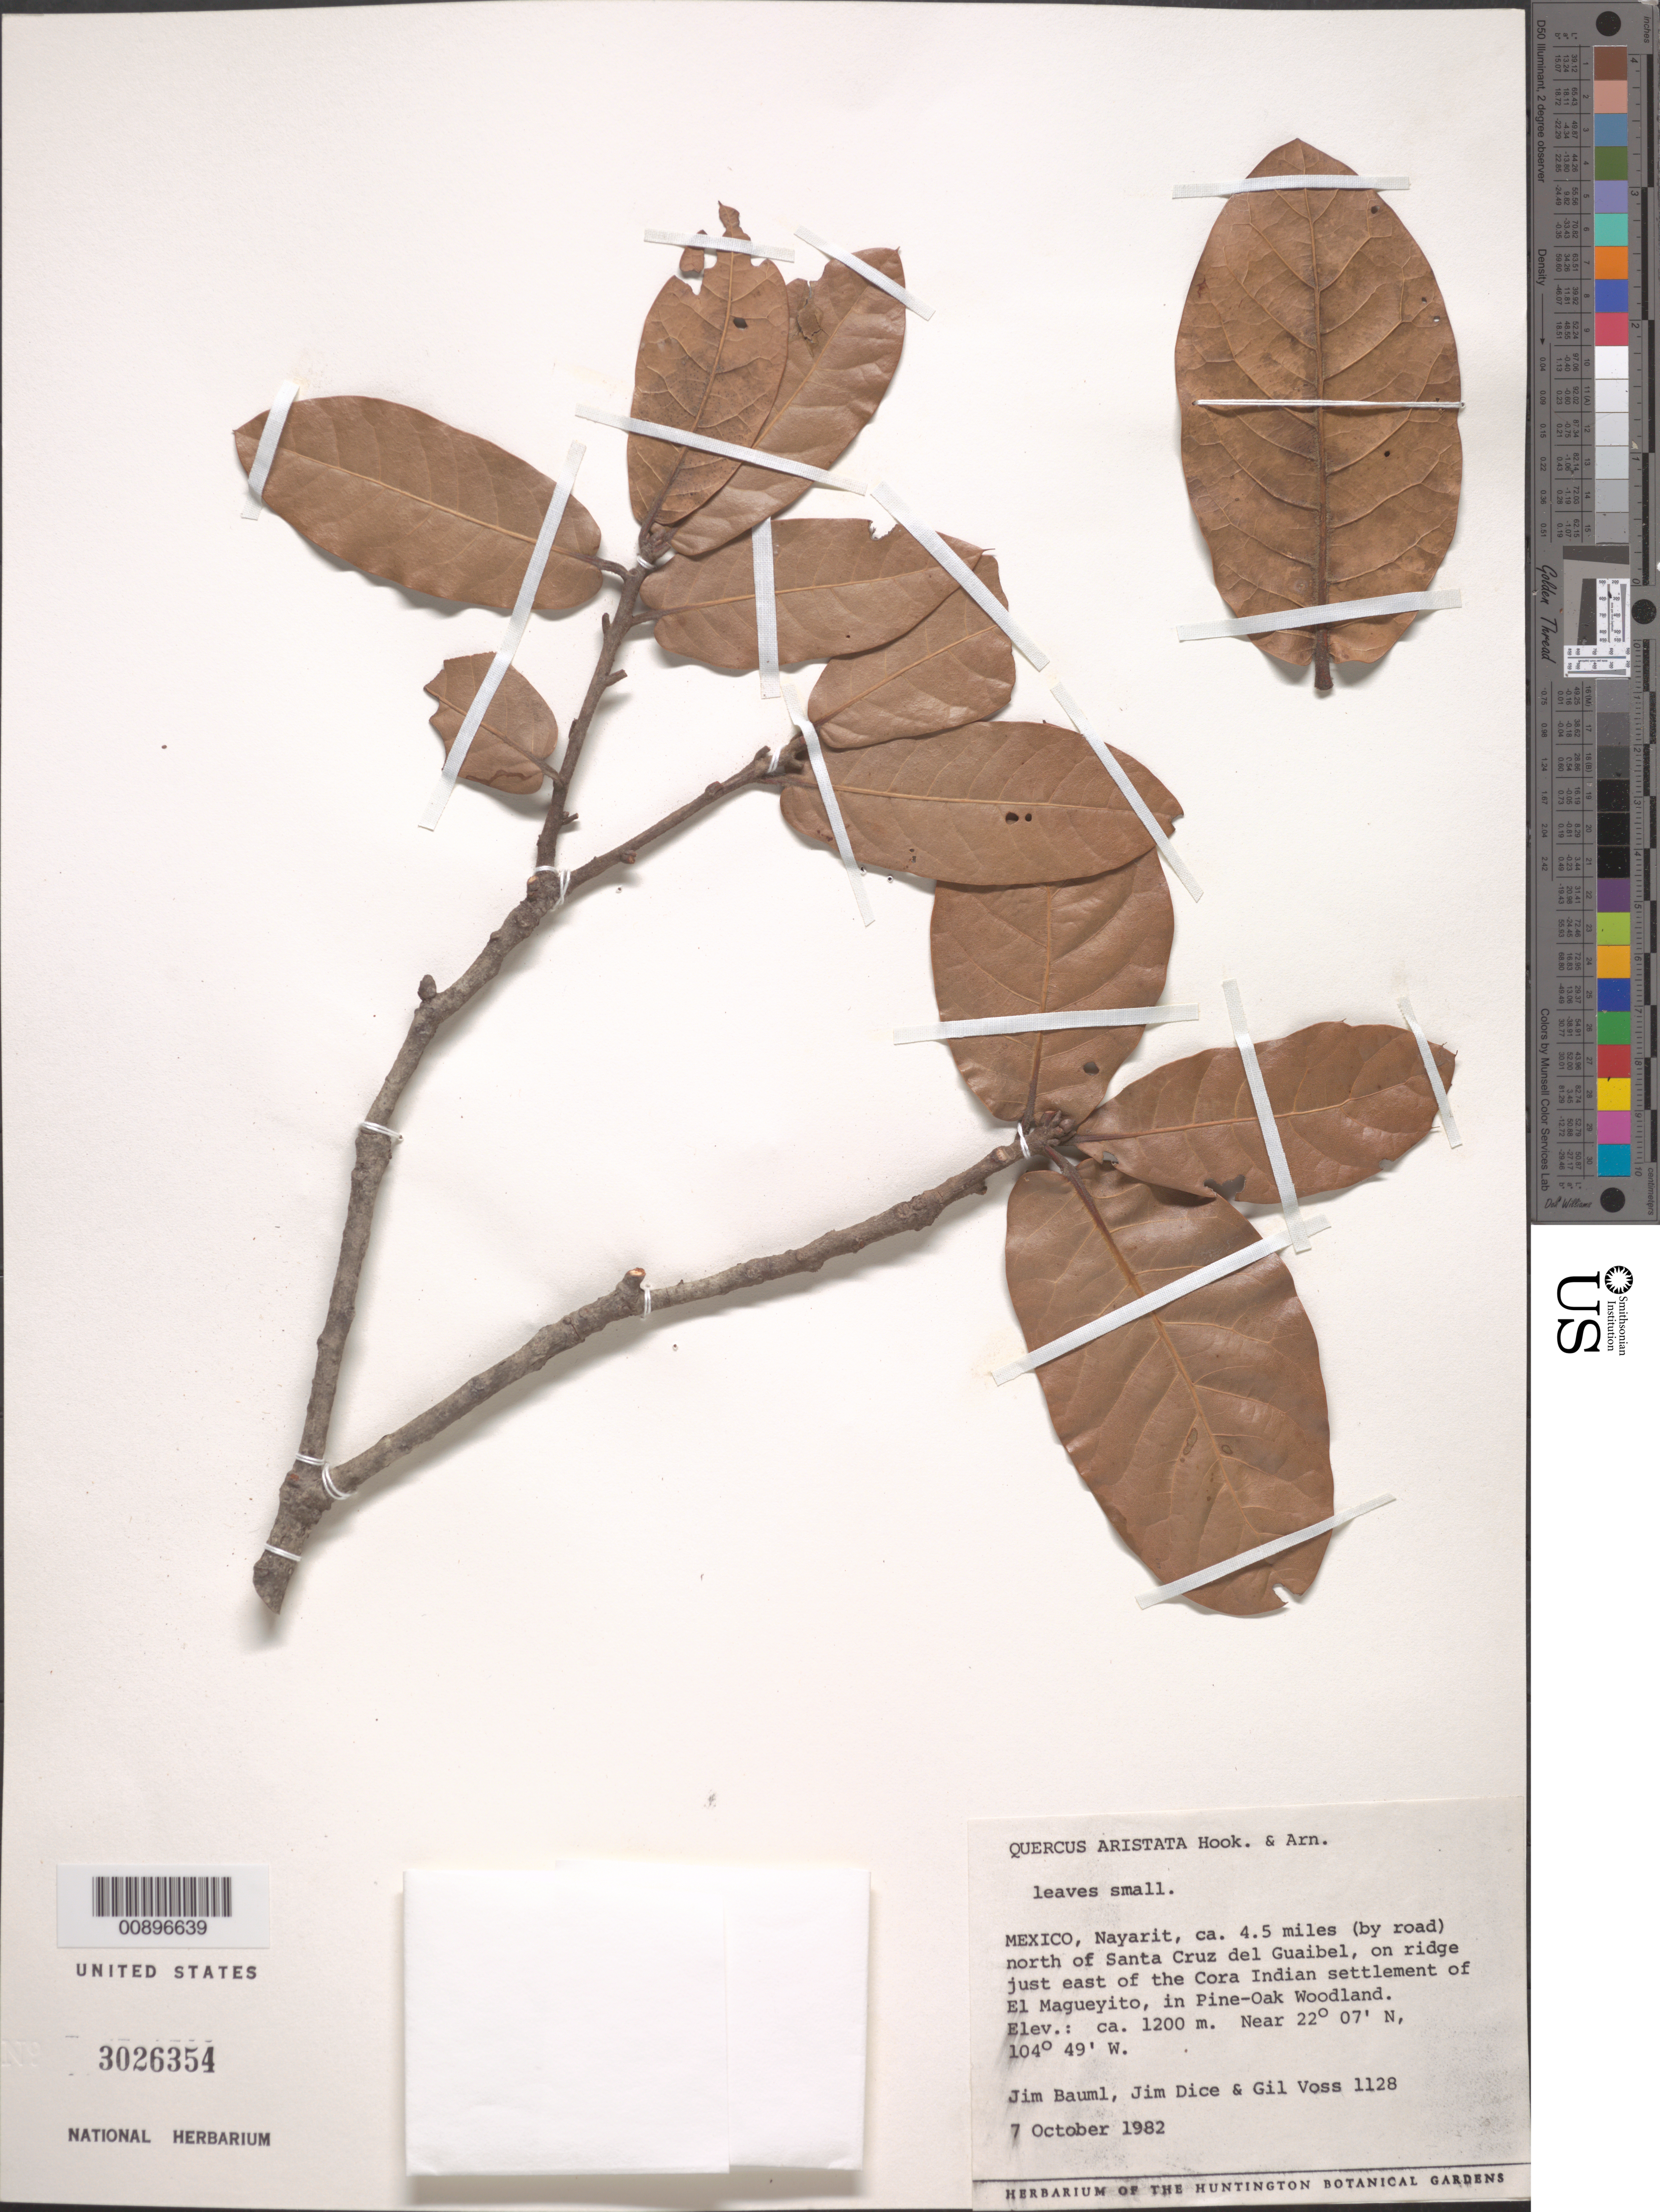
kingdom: Plantae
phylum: Tracheophyta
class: Magnoliopsida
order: Fagales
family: Fagaceae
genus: Quercus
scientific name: Quercus aristata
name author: Hook. & Arn.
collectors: J. Bauml, J. Dice & G. Voss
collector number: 1128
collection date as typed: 07 Oct 1982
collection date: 1982-10-07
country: Mexico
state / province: Nayarit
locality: Nayarit, ca. 4.5 miles (by road) north of Santa Cruz del Guaibel, on ridge just east of the Cora Indian settlement of El Magueyito.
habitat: In Pine-Oak woodland.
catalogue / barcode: US 3026354